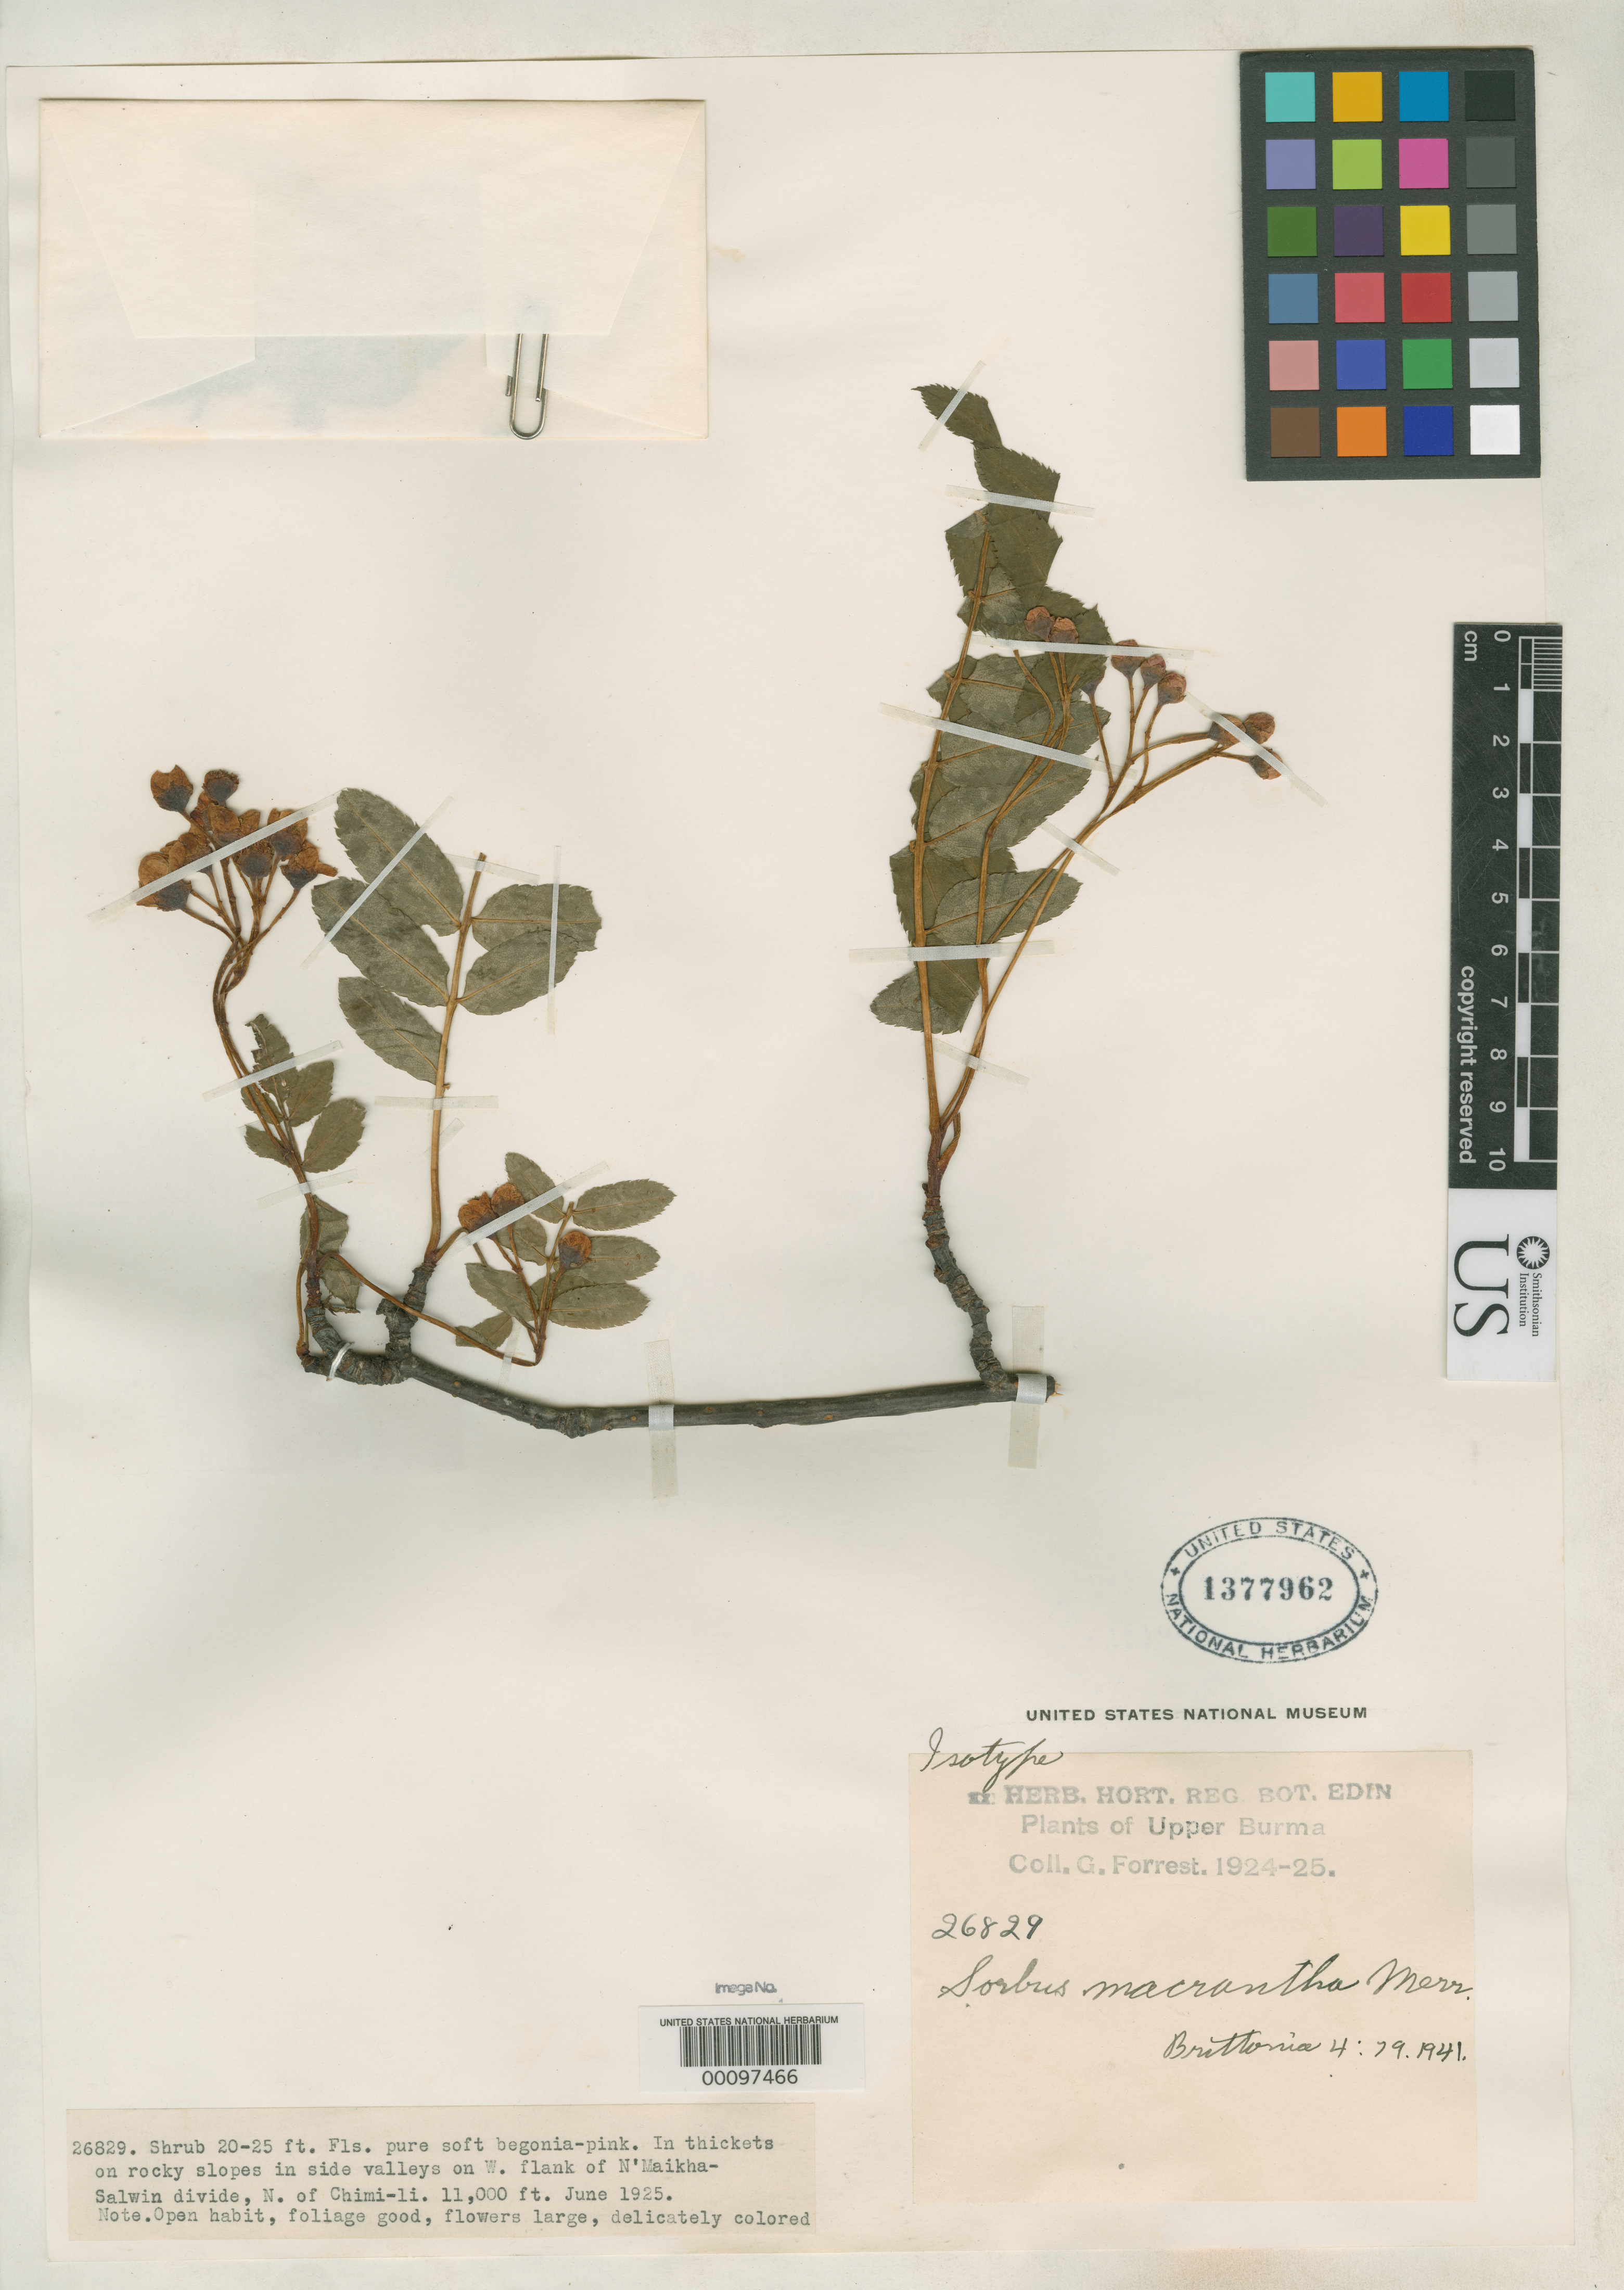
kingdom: Plantae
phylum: Tracheophyta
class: Magnoliopsida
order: Rosales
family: Rosaceae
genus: Sorbus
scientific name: Sorbus macrantha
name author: Merr.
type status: Isotype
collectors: G. Forrest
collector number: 26829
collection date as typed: Jun 1925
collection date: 1925-06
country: Myanmar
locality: N'maikha-Salwin divide, N of Chimi-li.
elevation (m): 3353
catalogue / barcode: US 1377962